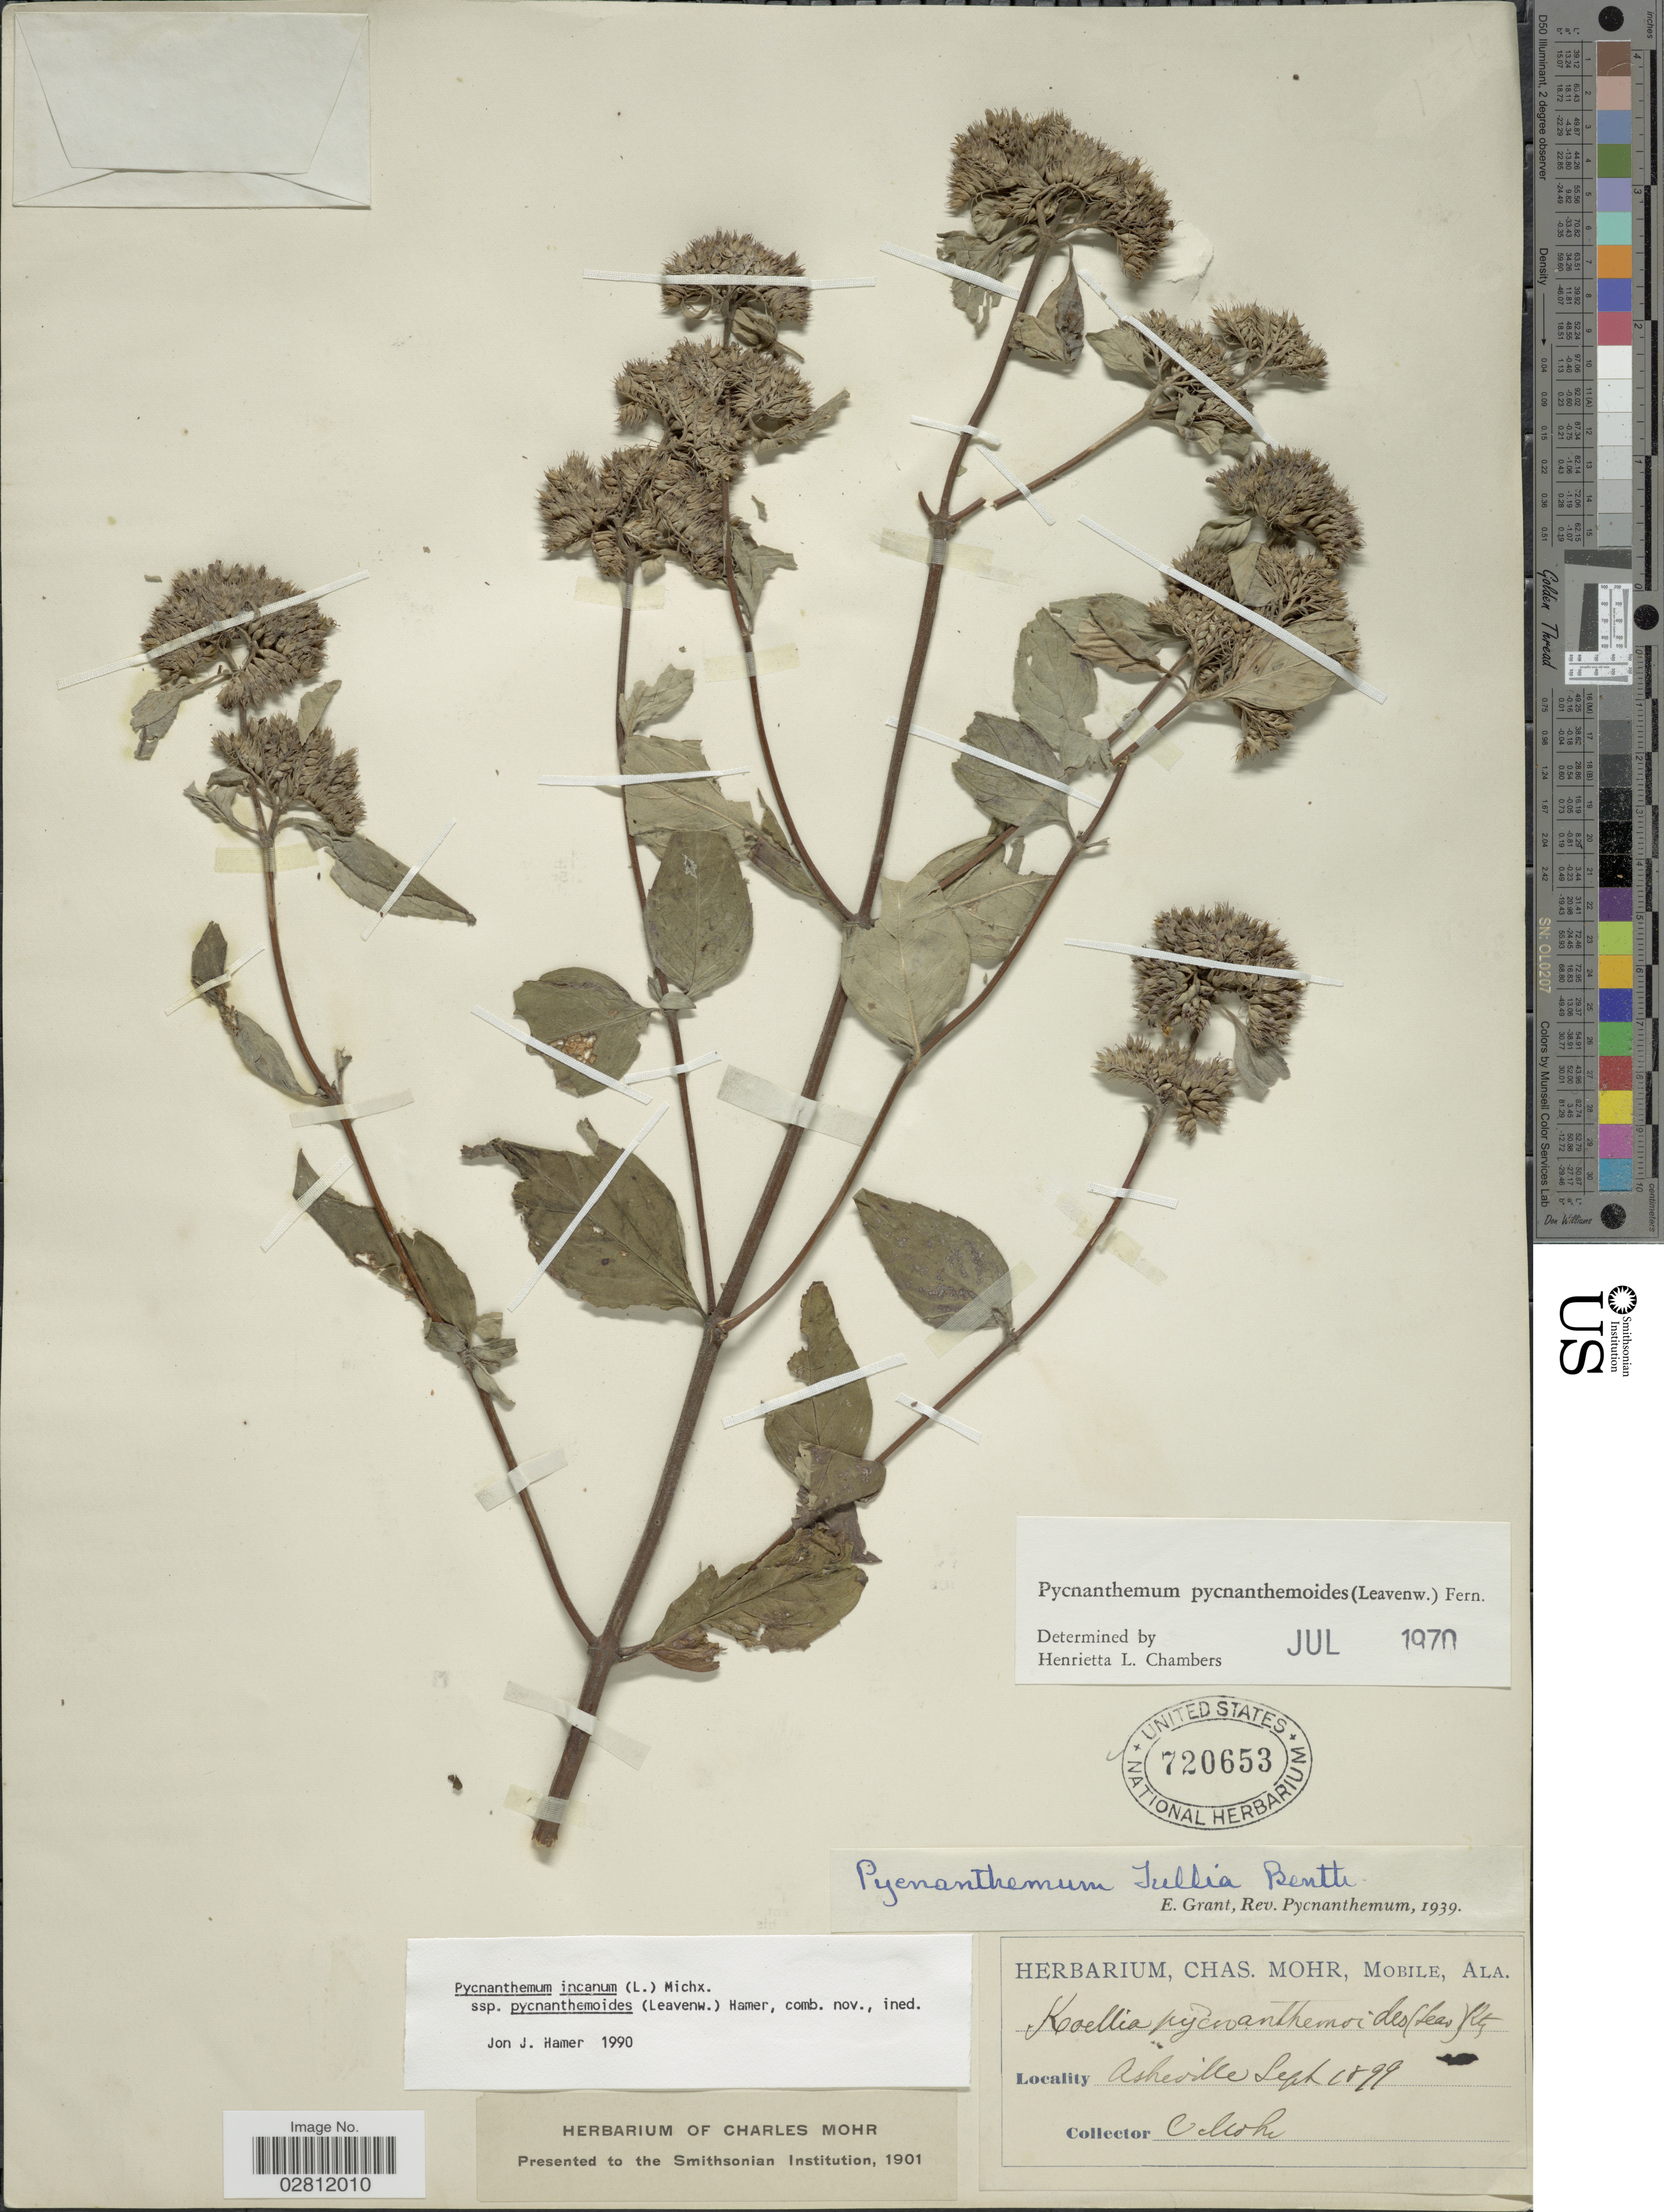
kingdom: Plantae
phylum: Tracheophyta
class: Magnoliopsida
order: Lamiales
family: Lamiaceae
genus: Pycnanthemum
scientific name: Pycnanthemum incanum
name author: (L.) Michx.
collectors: Mohr, C. T. (herbarium)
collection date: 1899-09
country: United States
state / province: Alabama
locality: Asheville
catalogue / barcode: US 720653